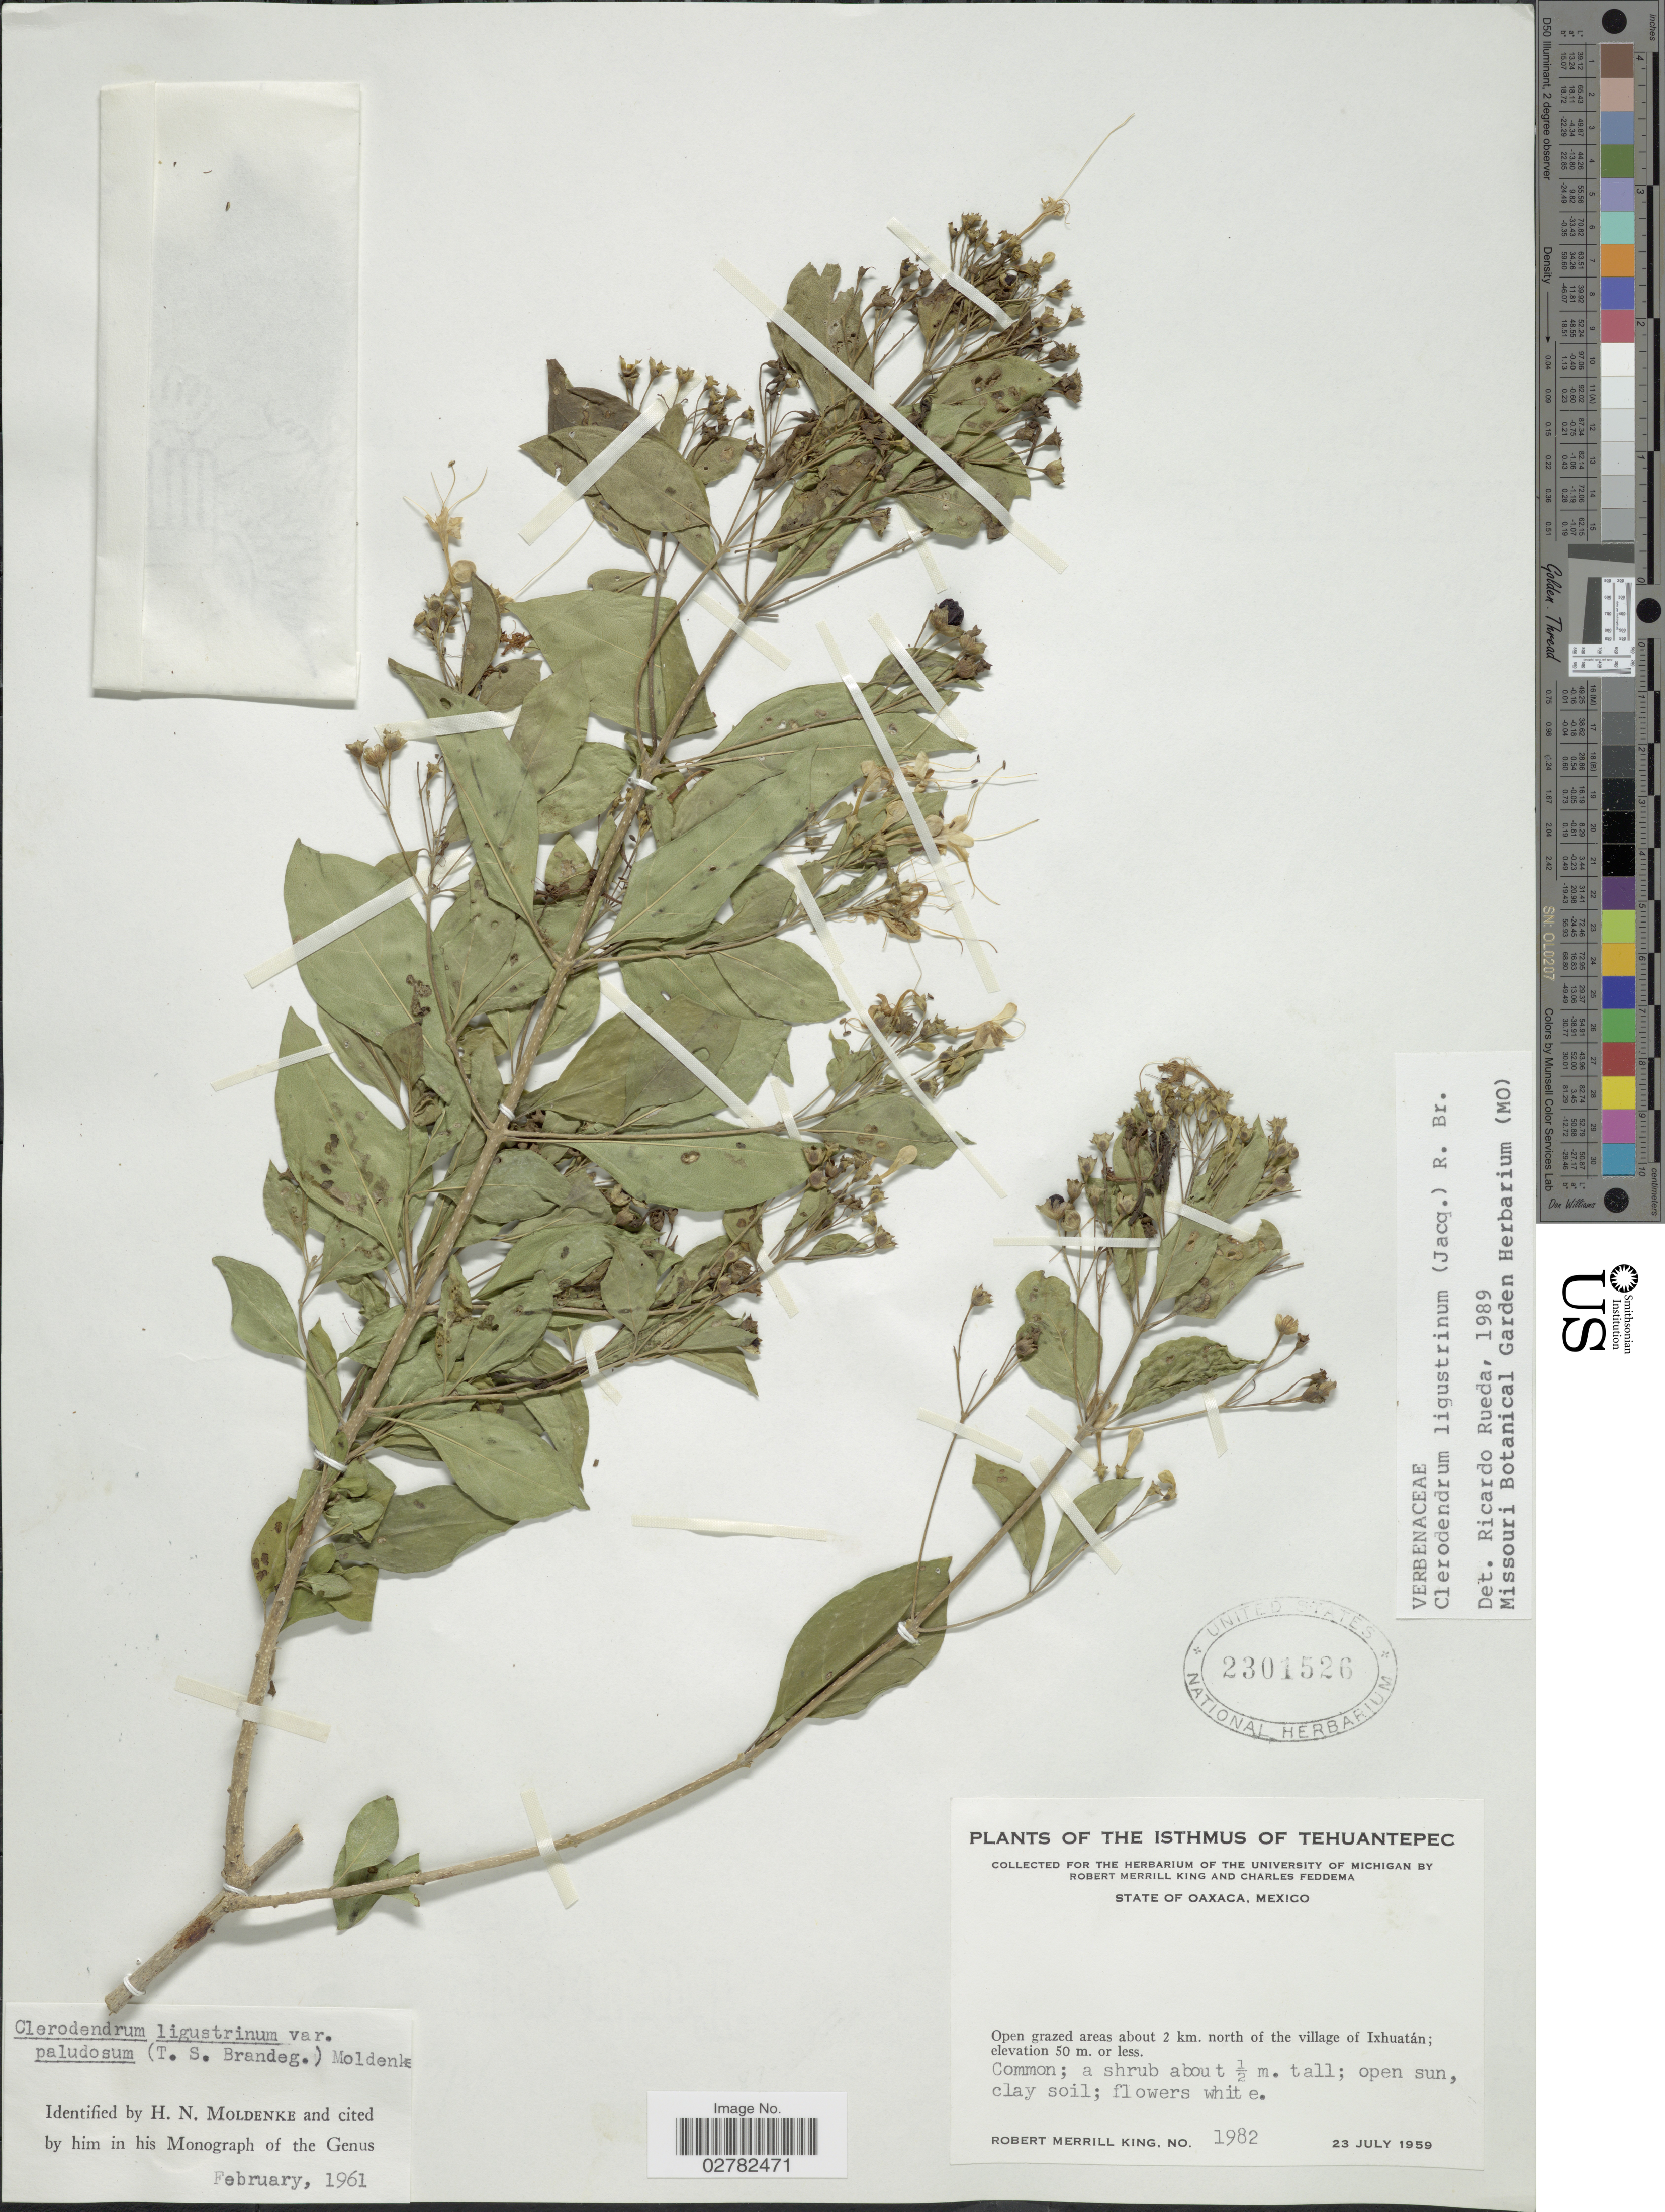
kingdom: Plantae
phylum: Tracheophyta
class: Magnoliopsida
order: Lamiales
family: Lamiaceae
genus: Clerodendrum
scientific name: Clerodendrum ligustrinum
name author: (Jacq.) R. Br.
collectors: R. M. King & C. Feddema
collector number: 1982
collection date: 1959-07-23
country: Mexico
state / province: Oaxaca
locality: Isthmus of Tehuantepec. Open grazed areas about 2 km. north of the village of Ixhuatán.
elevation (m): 50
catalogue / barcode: US 2301526